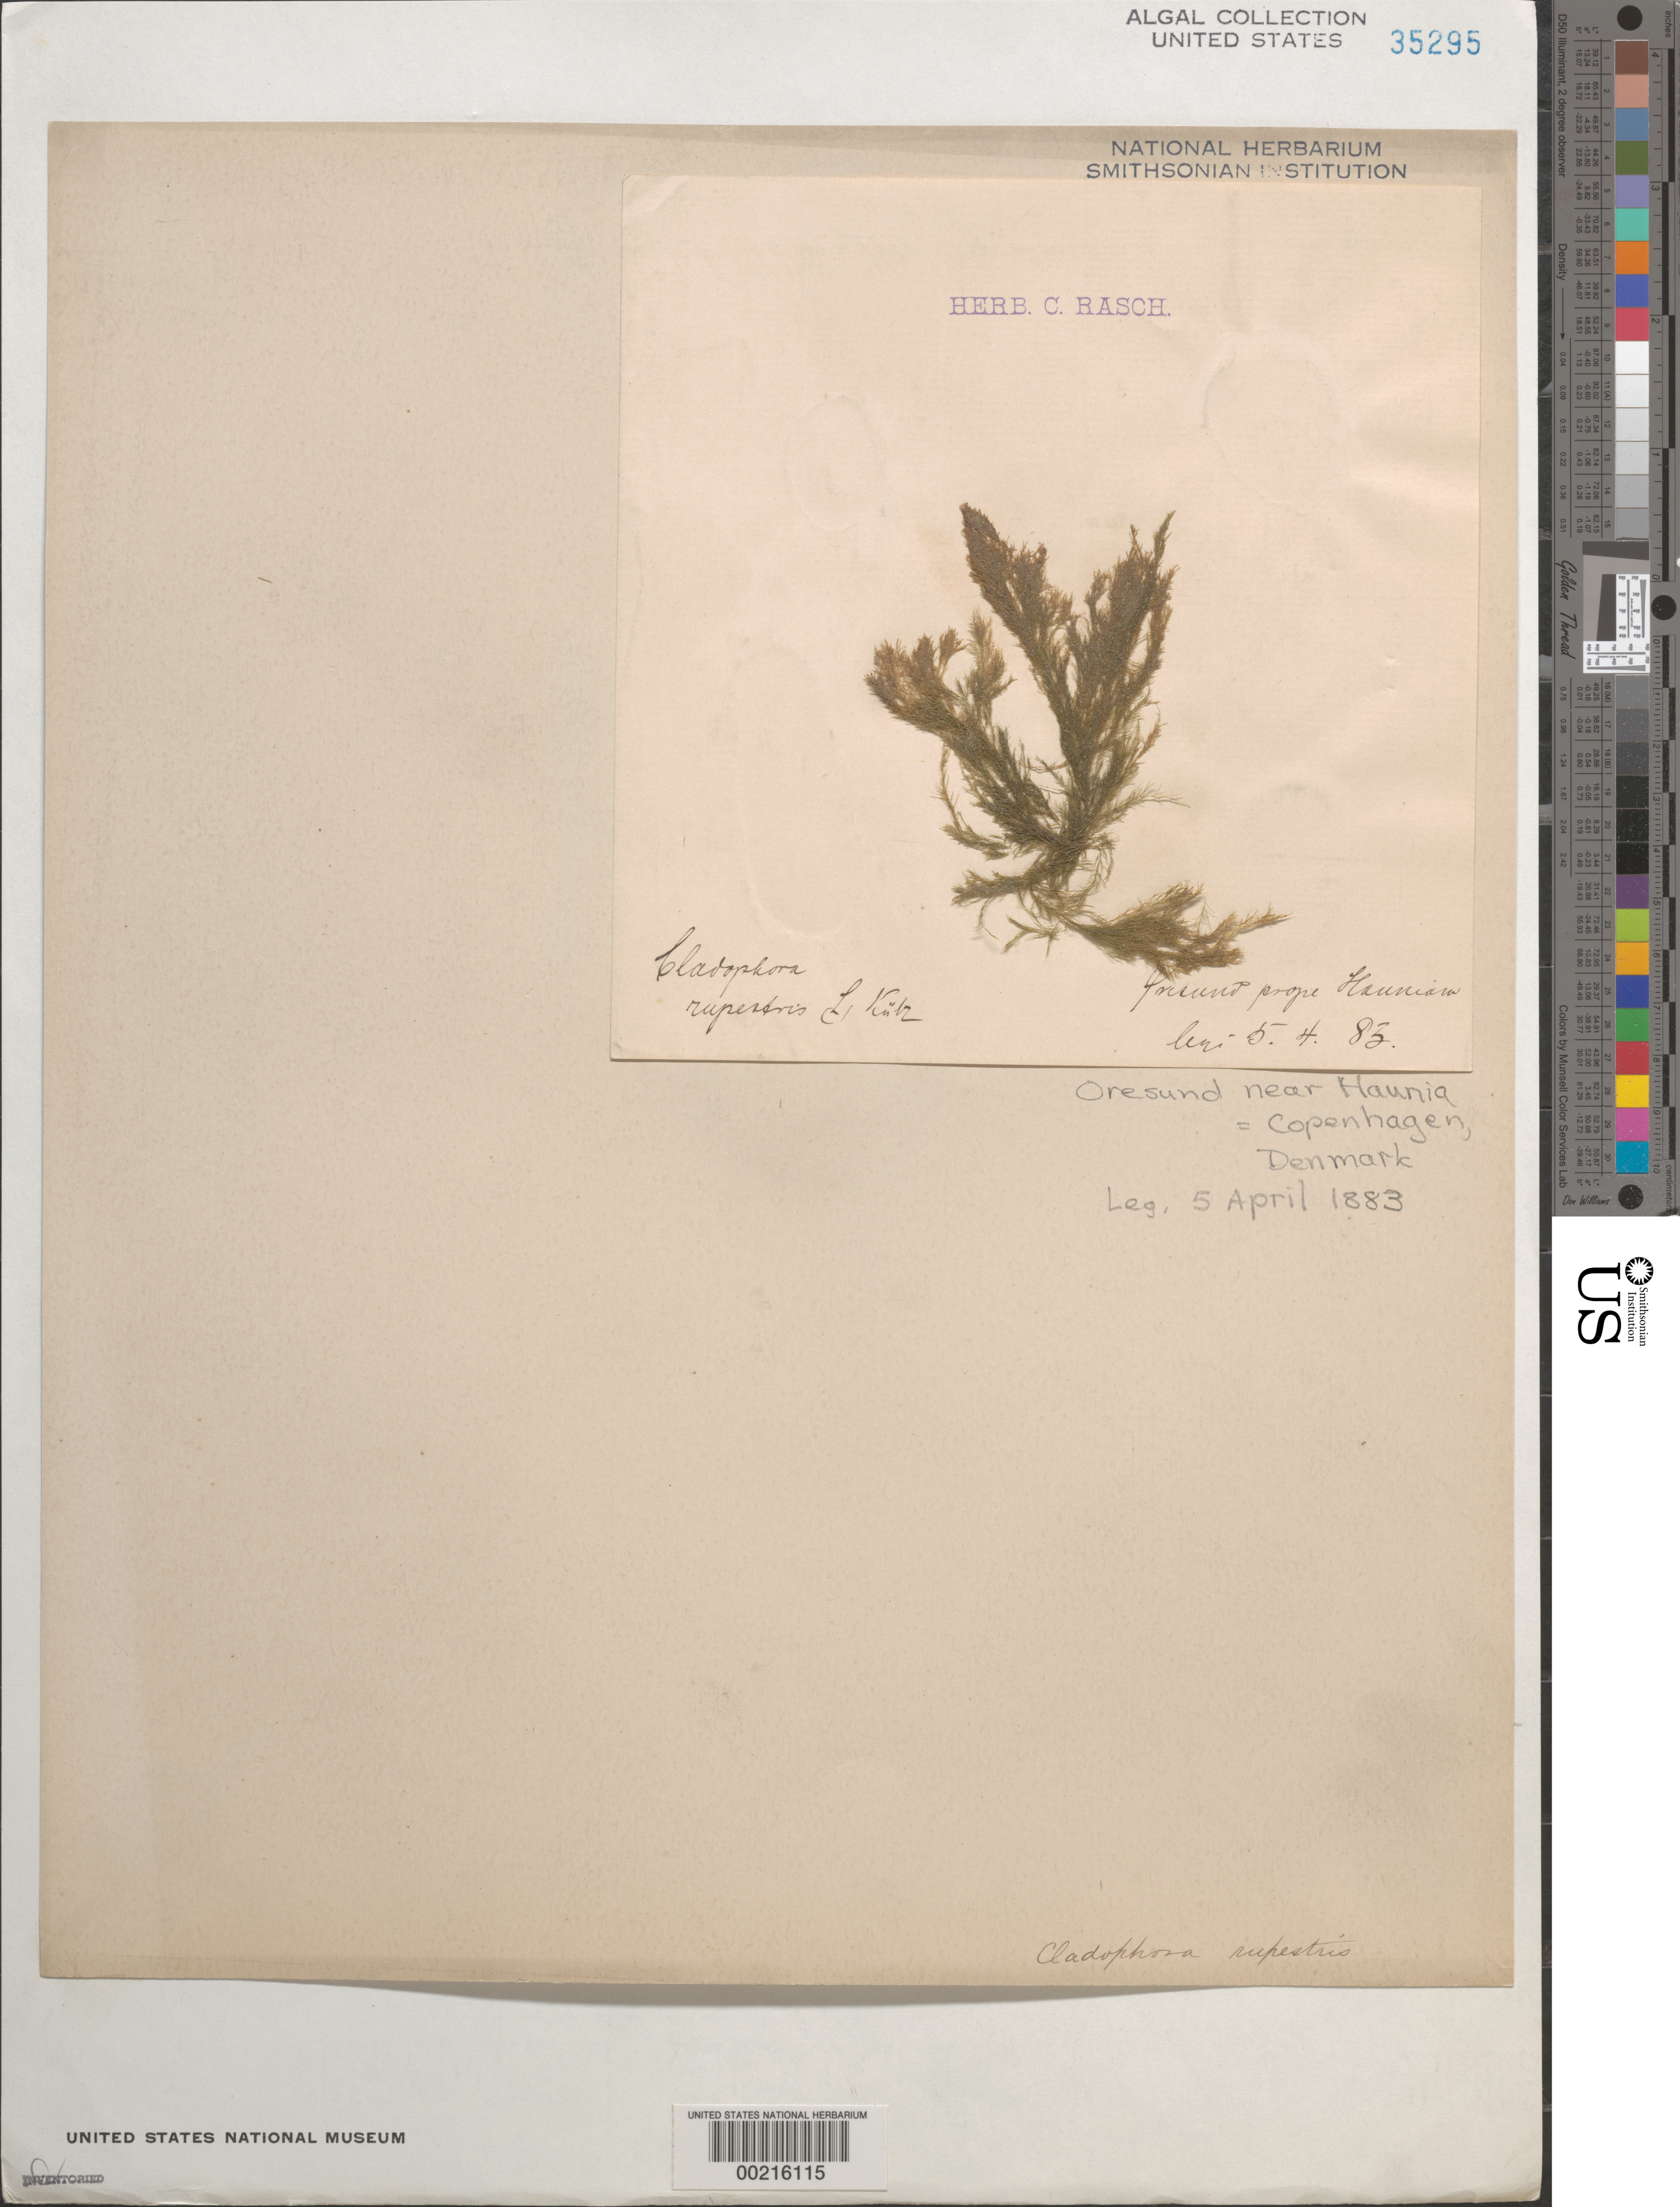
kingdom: Plantae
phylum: Chlorophyta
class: Ulvophyceae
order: Cladophorales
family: Cladophoraceae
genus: Cladophora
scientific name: Cladophora rupestris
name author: (Roth) Kütz.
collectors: C. Rasch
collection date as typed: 05 Apr 1883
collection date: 1883-04-05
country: Denmark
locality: Oresund, Near Copenhagen (Hafnia)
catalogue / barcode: US 35295